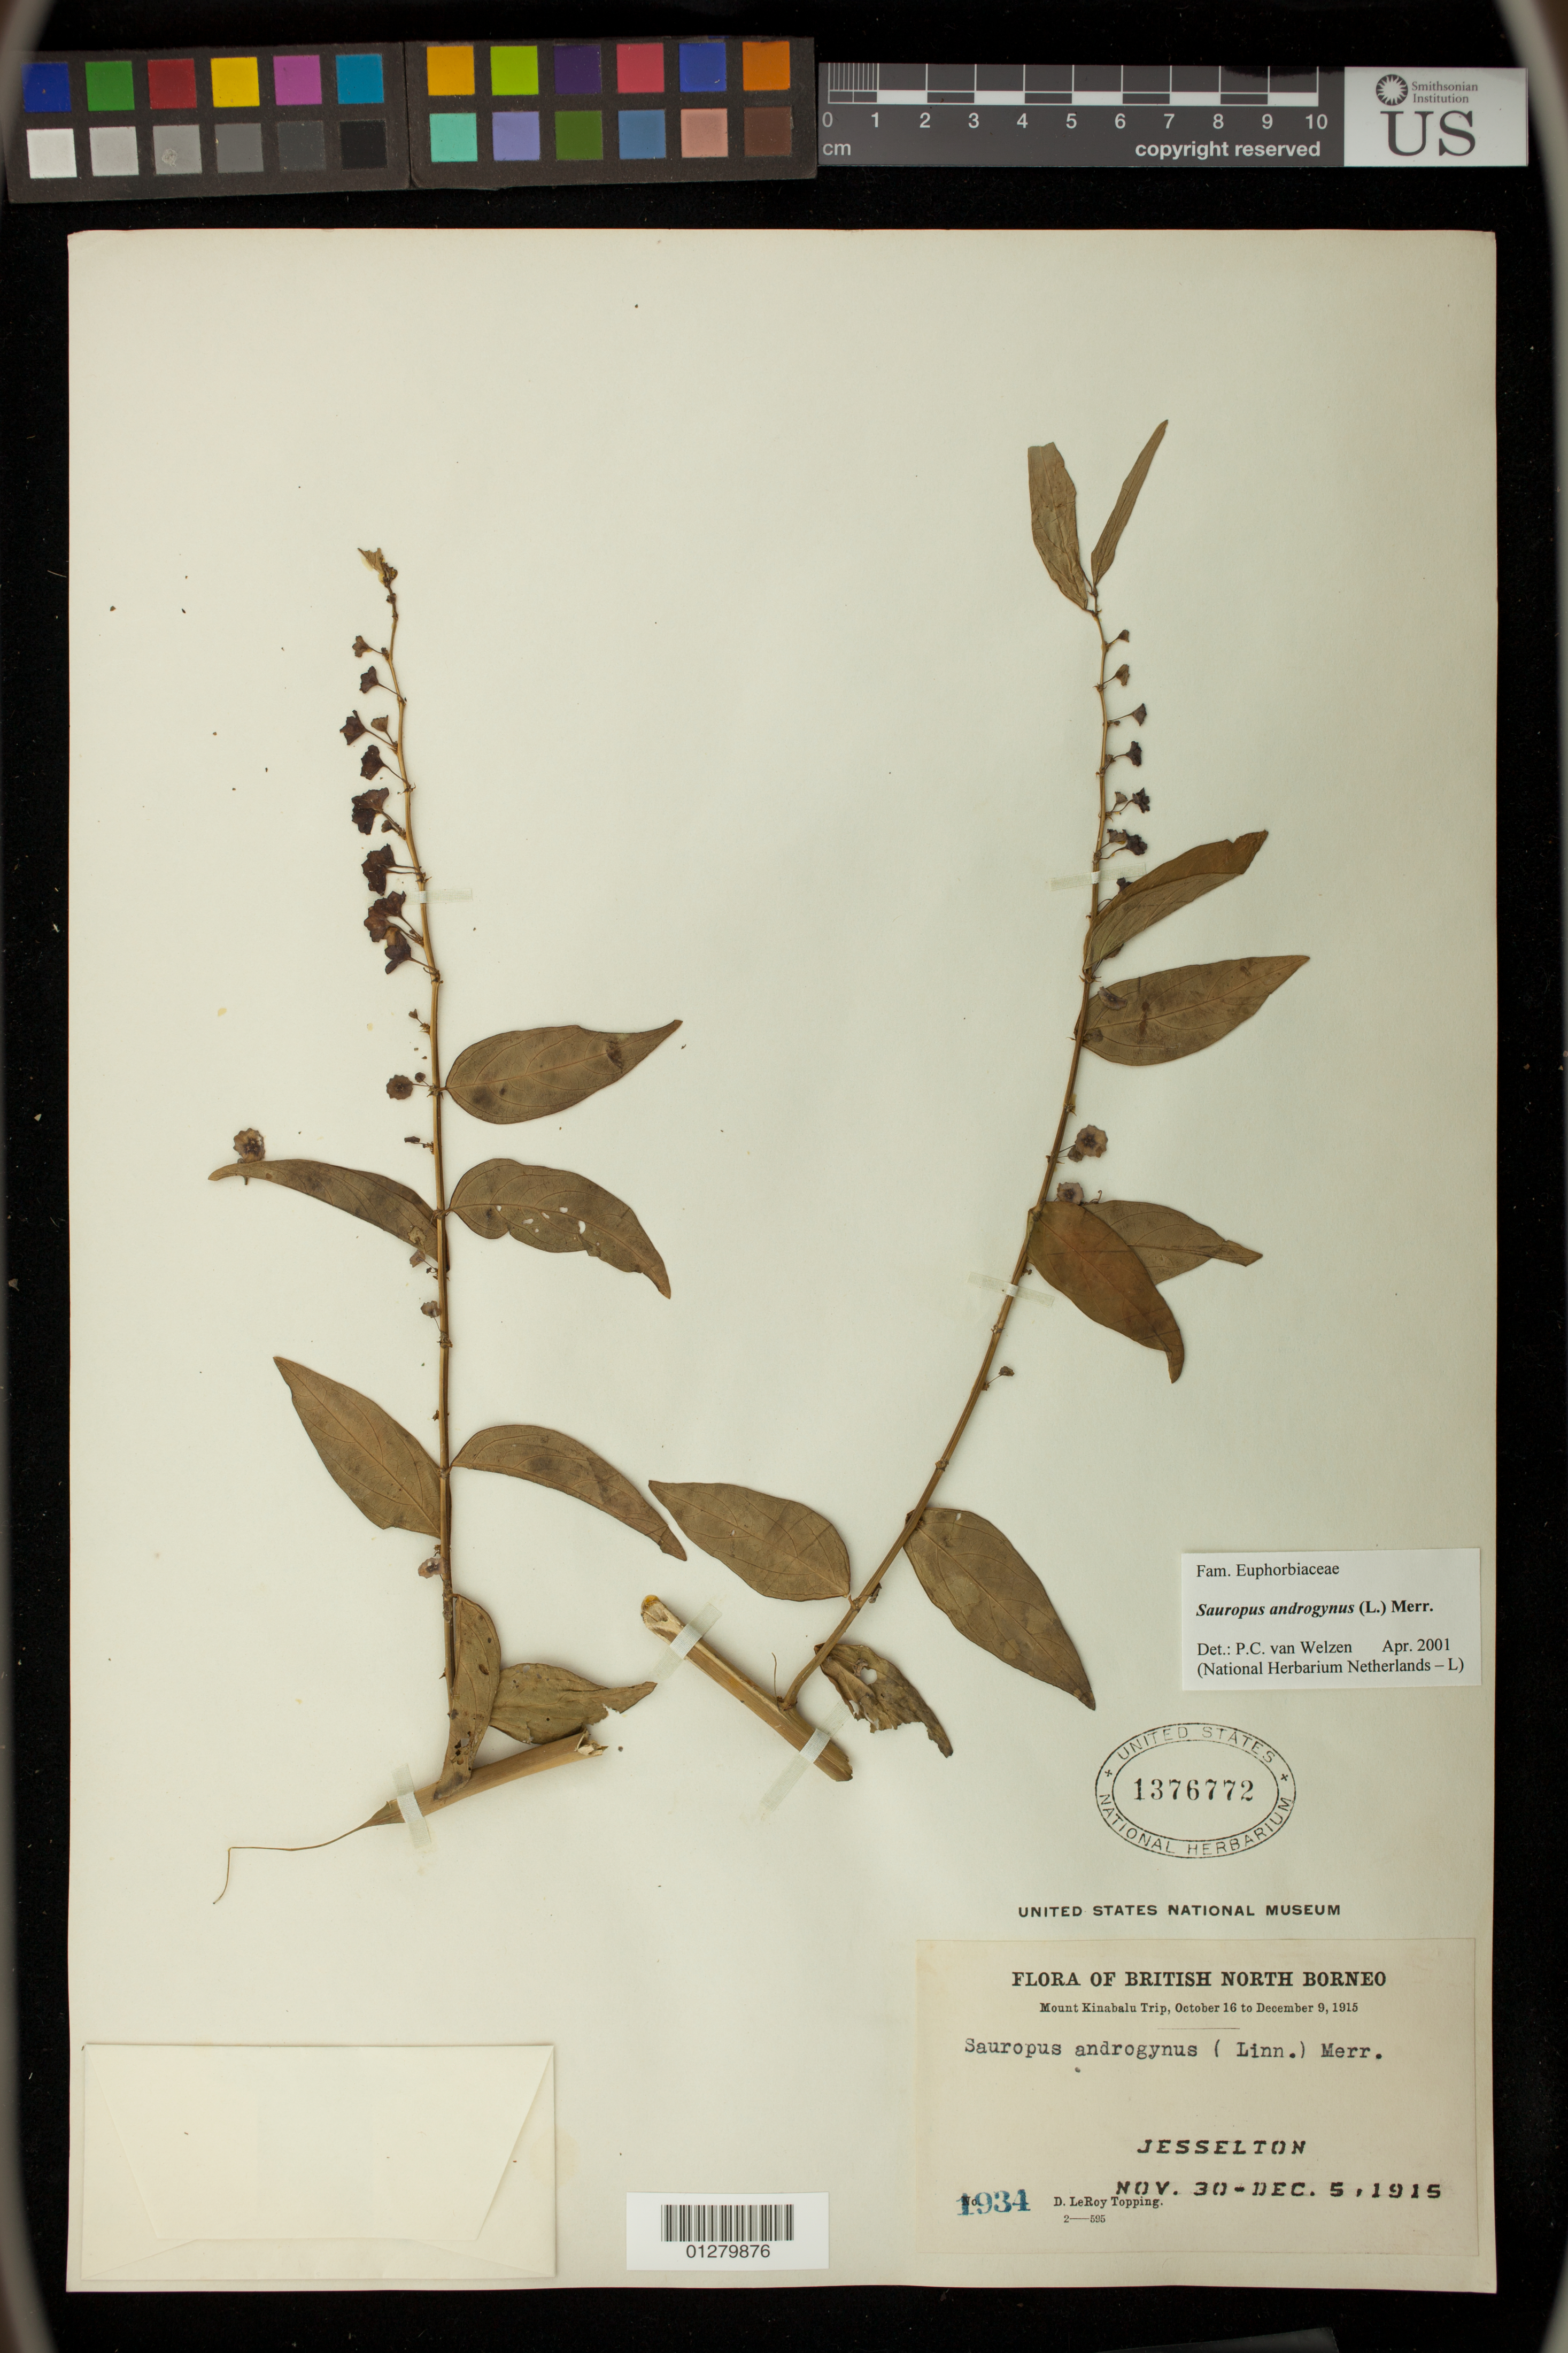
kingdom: Plantae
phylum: Tracheophyta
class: Magnoliopsida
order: Malpighiales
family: Phyllanthaceae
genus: Phyllanthus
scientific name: Phyllanthus androgynus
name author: (L.) Chakrabarty & N.P. Balakr.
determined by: Wagner, W. L., (BOT), Smithsonian Institution - National Museum of Natural History (UNITED STATES)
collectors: D. L. Topping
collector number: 1934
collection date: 1915-11-30/1915-12-05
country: Malaysia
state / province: Sabah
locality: Jesselton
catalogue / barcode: US 1376772